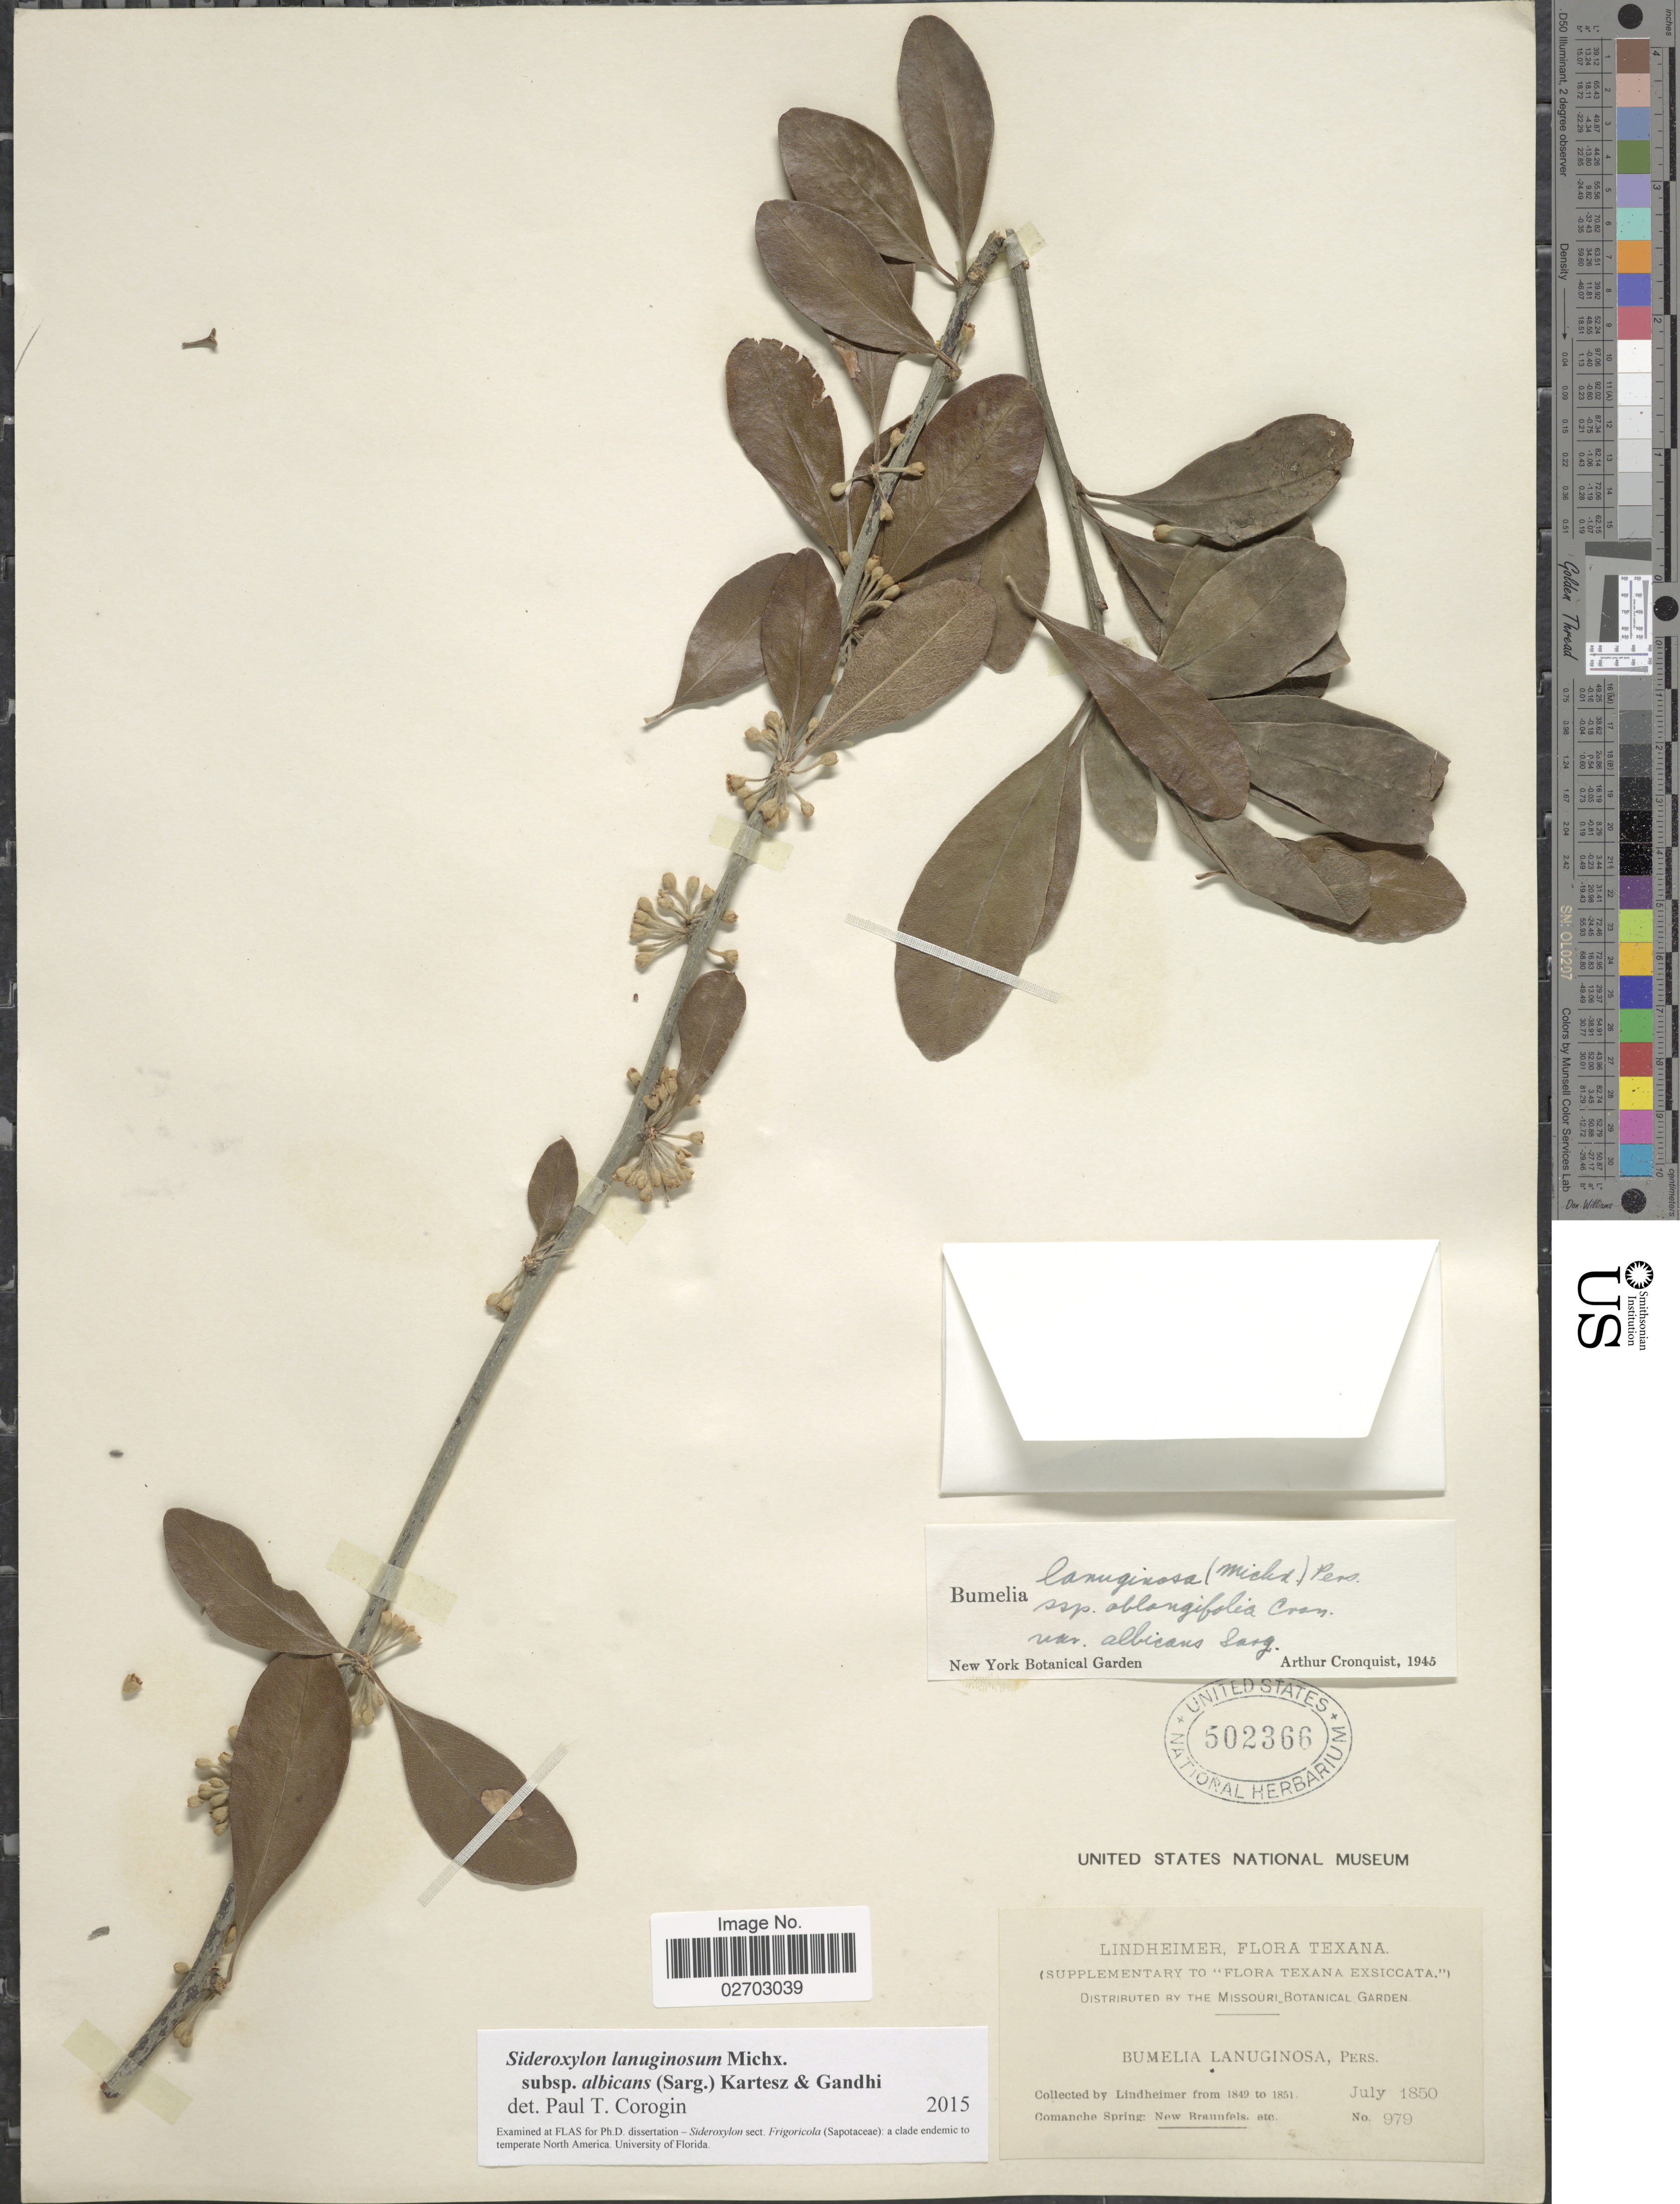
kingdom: Plantae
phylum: Tracheophyta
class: Magnoliopsida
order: Ericales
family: Sapotaceae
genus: Sideroxylon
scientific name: Sideroxylon lanuginosum subsp. albicans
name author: (Sarg.) Kartesz & Gandhi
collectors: F. J. Lindheimer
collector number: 979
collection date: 1850-07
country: United States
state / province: Texas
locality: Comanche Spring New Braunfels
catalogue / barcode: US 502366